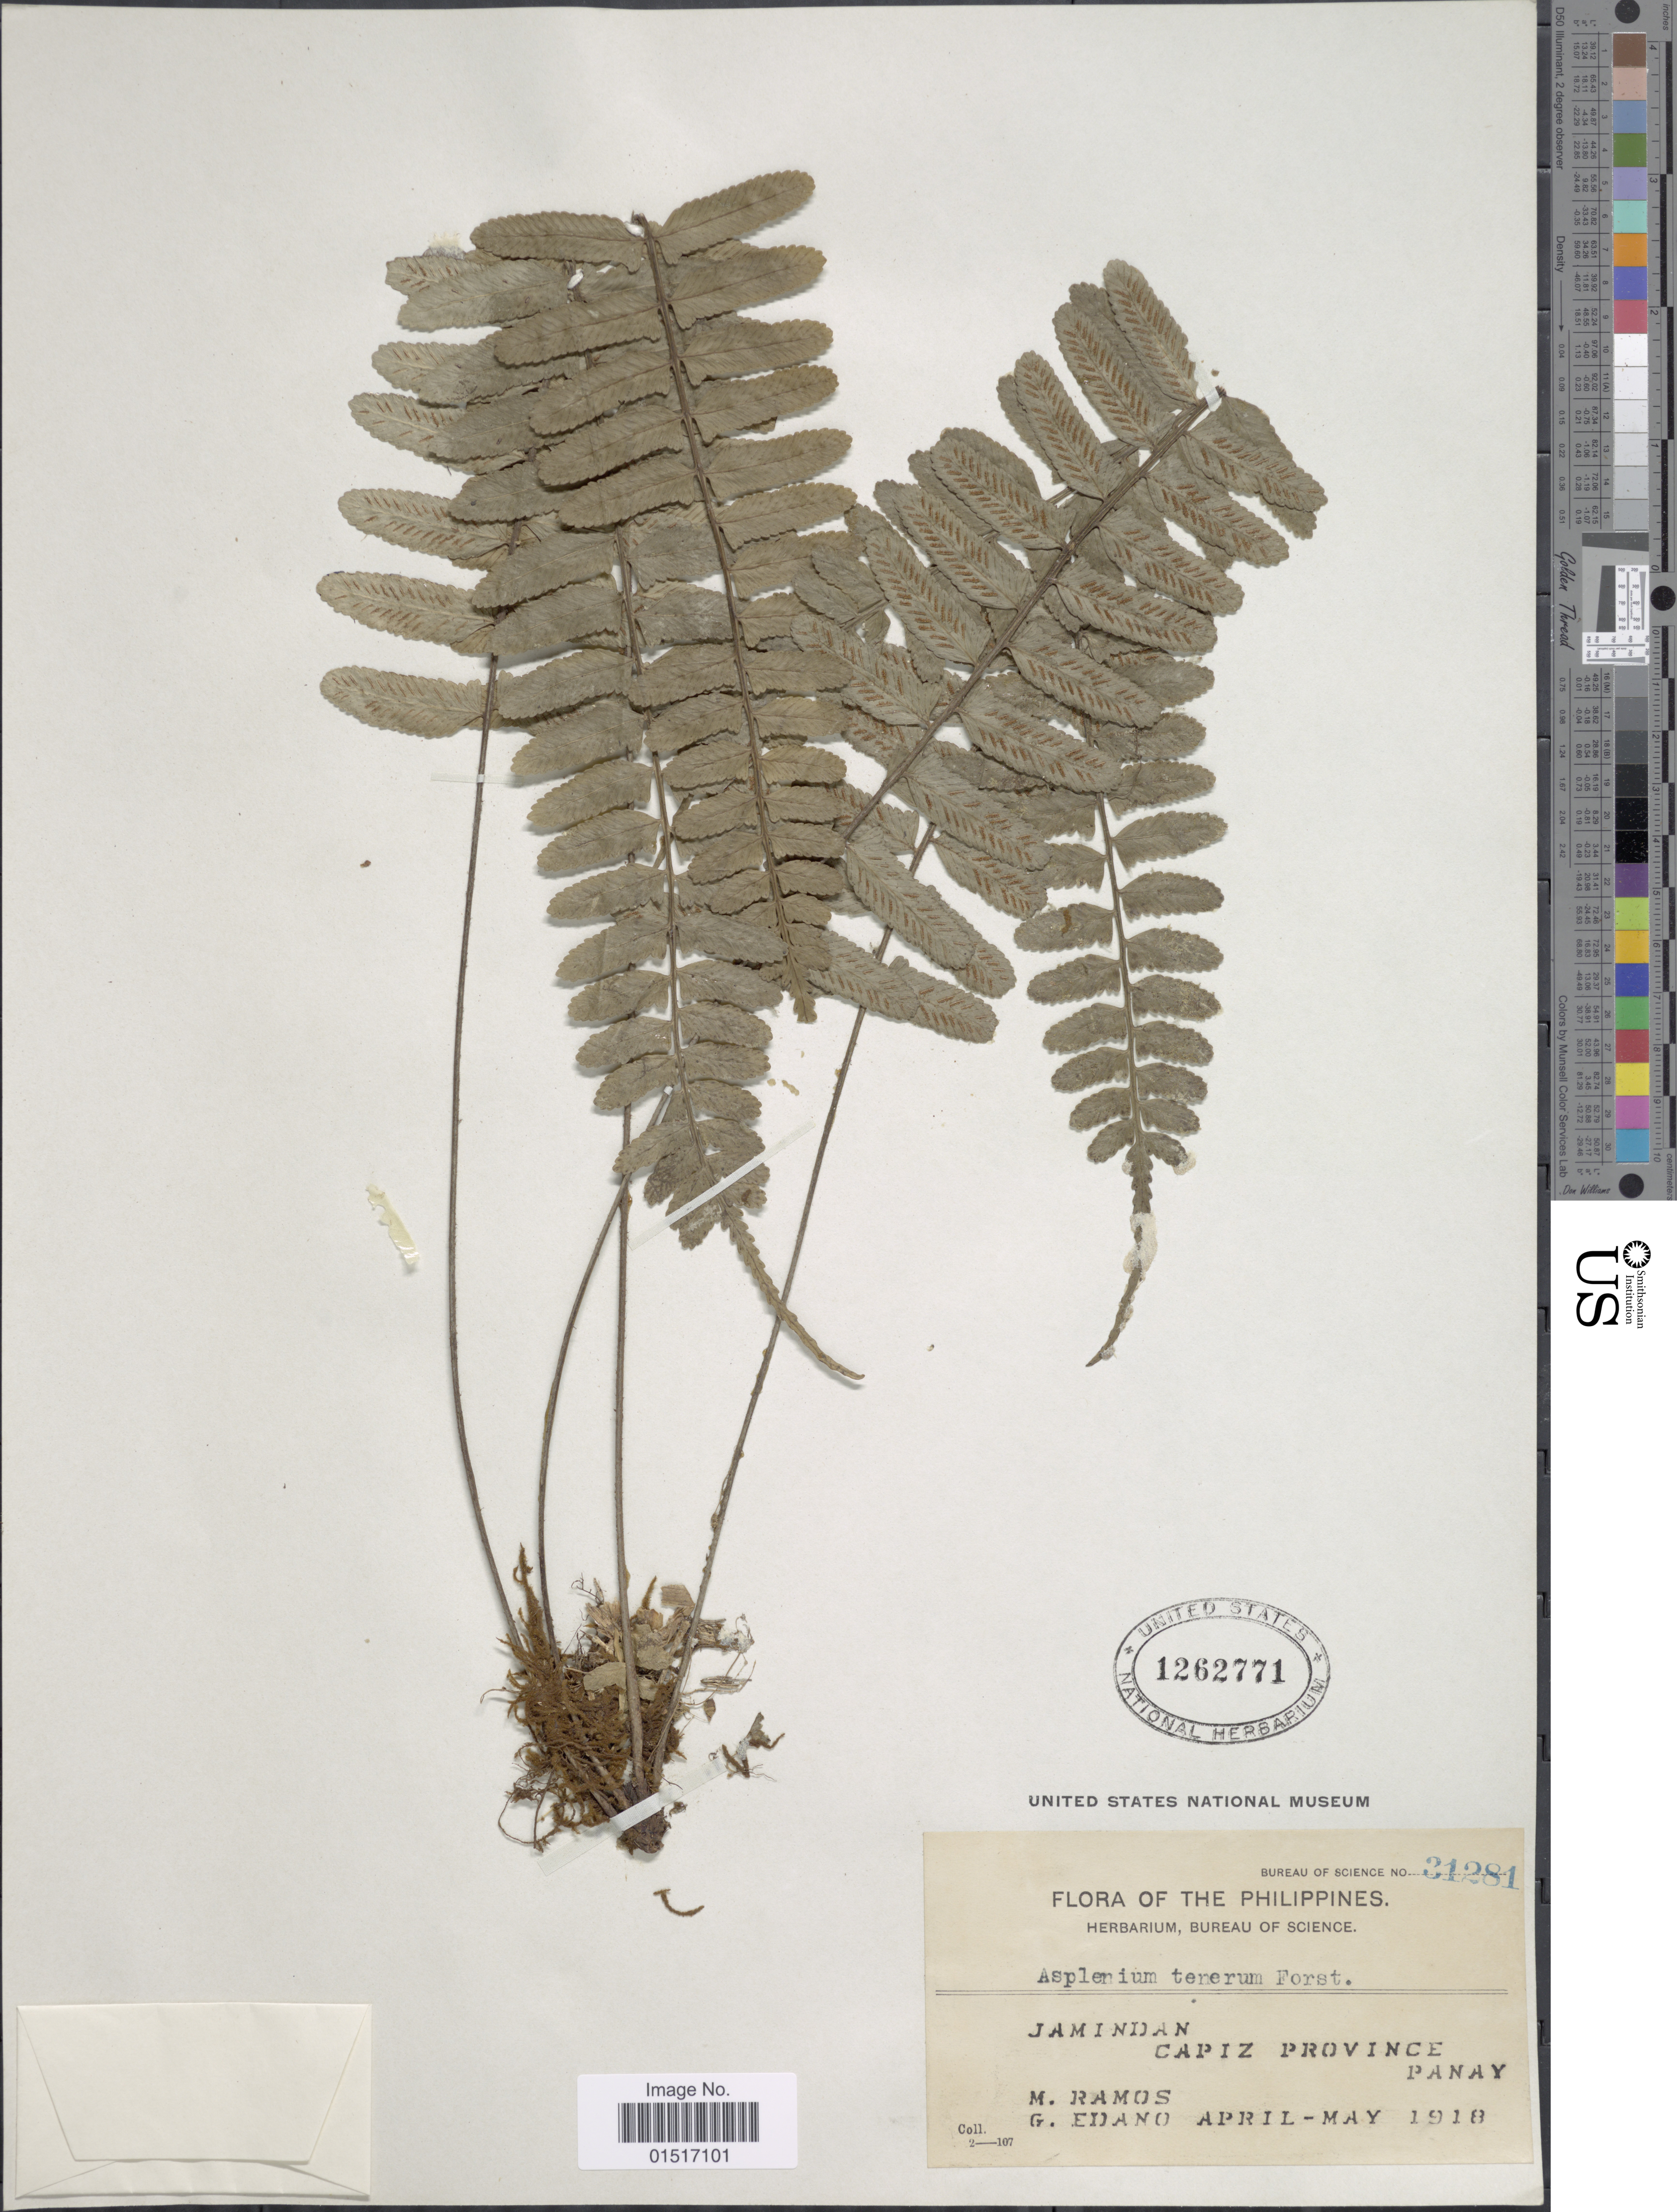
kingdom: Plantae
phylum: Tracheophyta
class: Polypodiopsida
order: Polypodiales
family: Aspleniaceae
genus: Asplenium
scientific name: Asplenium tenerum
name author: G. Forst.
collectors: M. Ramos & G. Edaño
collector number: Bureau of Science 31281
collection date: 1918-04/1918-05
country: Philippines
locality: Jamindan. Capiz Province. Panay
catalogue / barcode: US 1262771